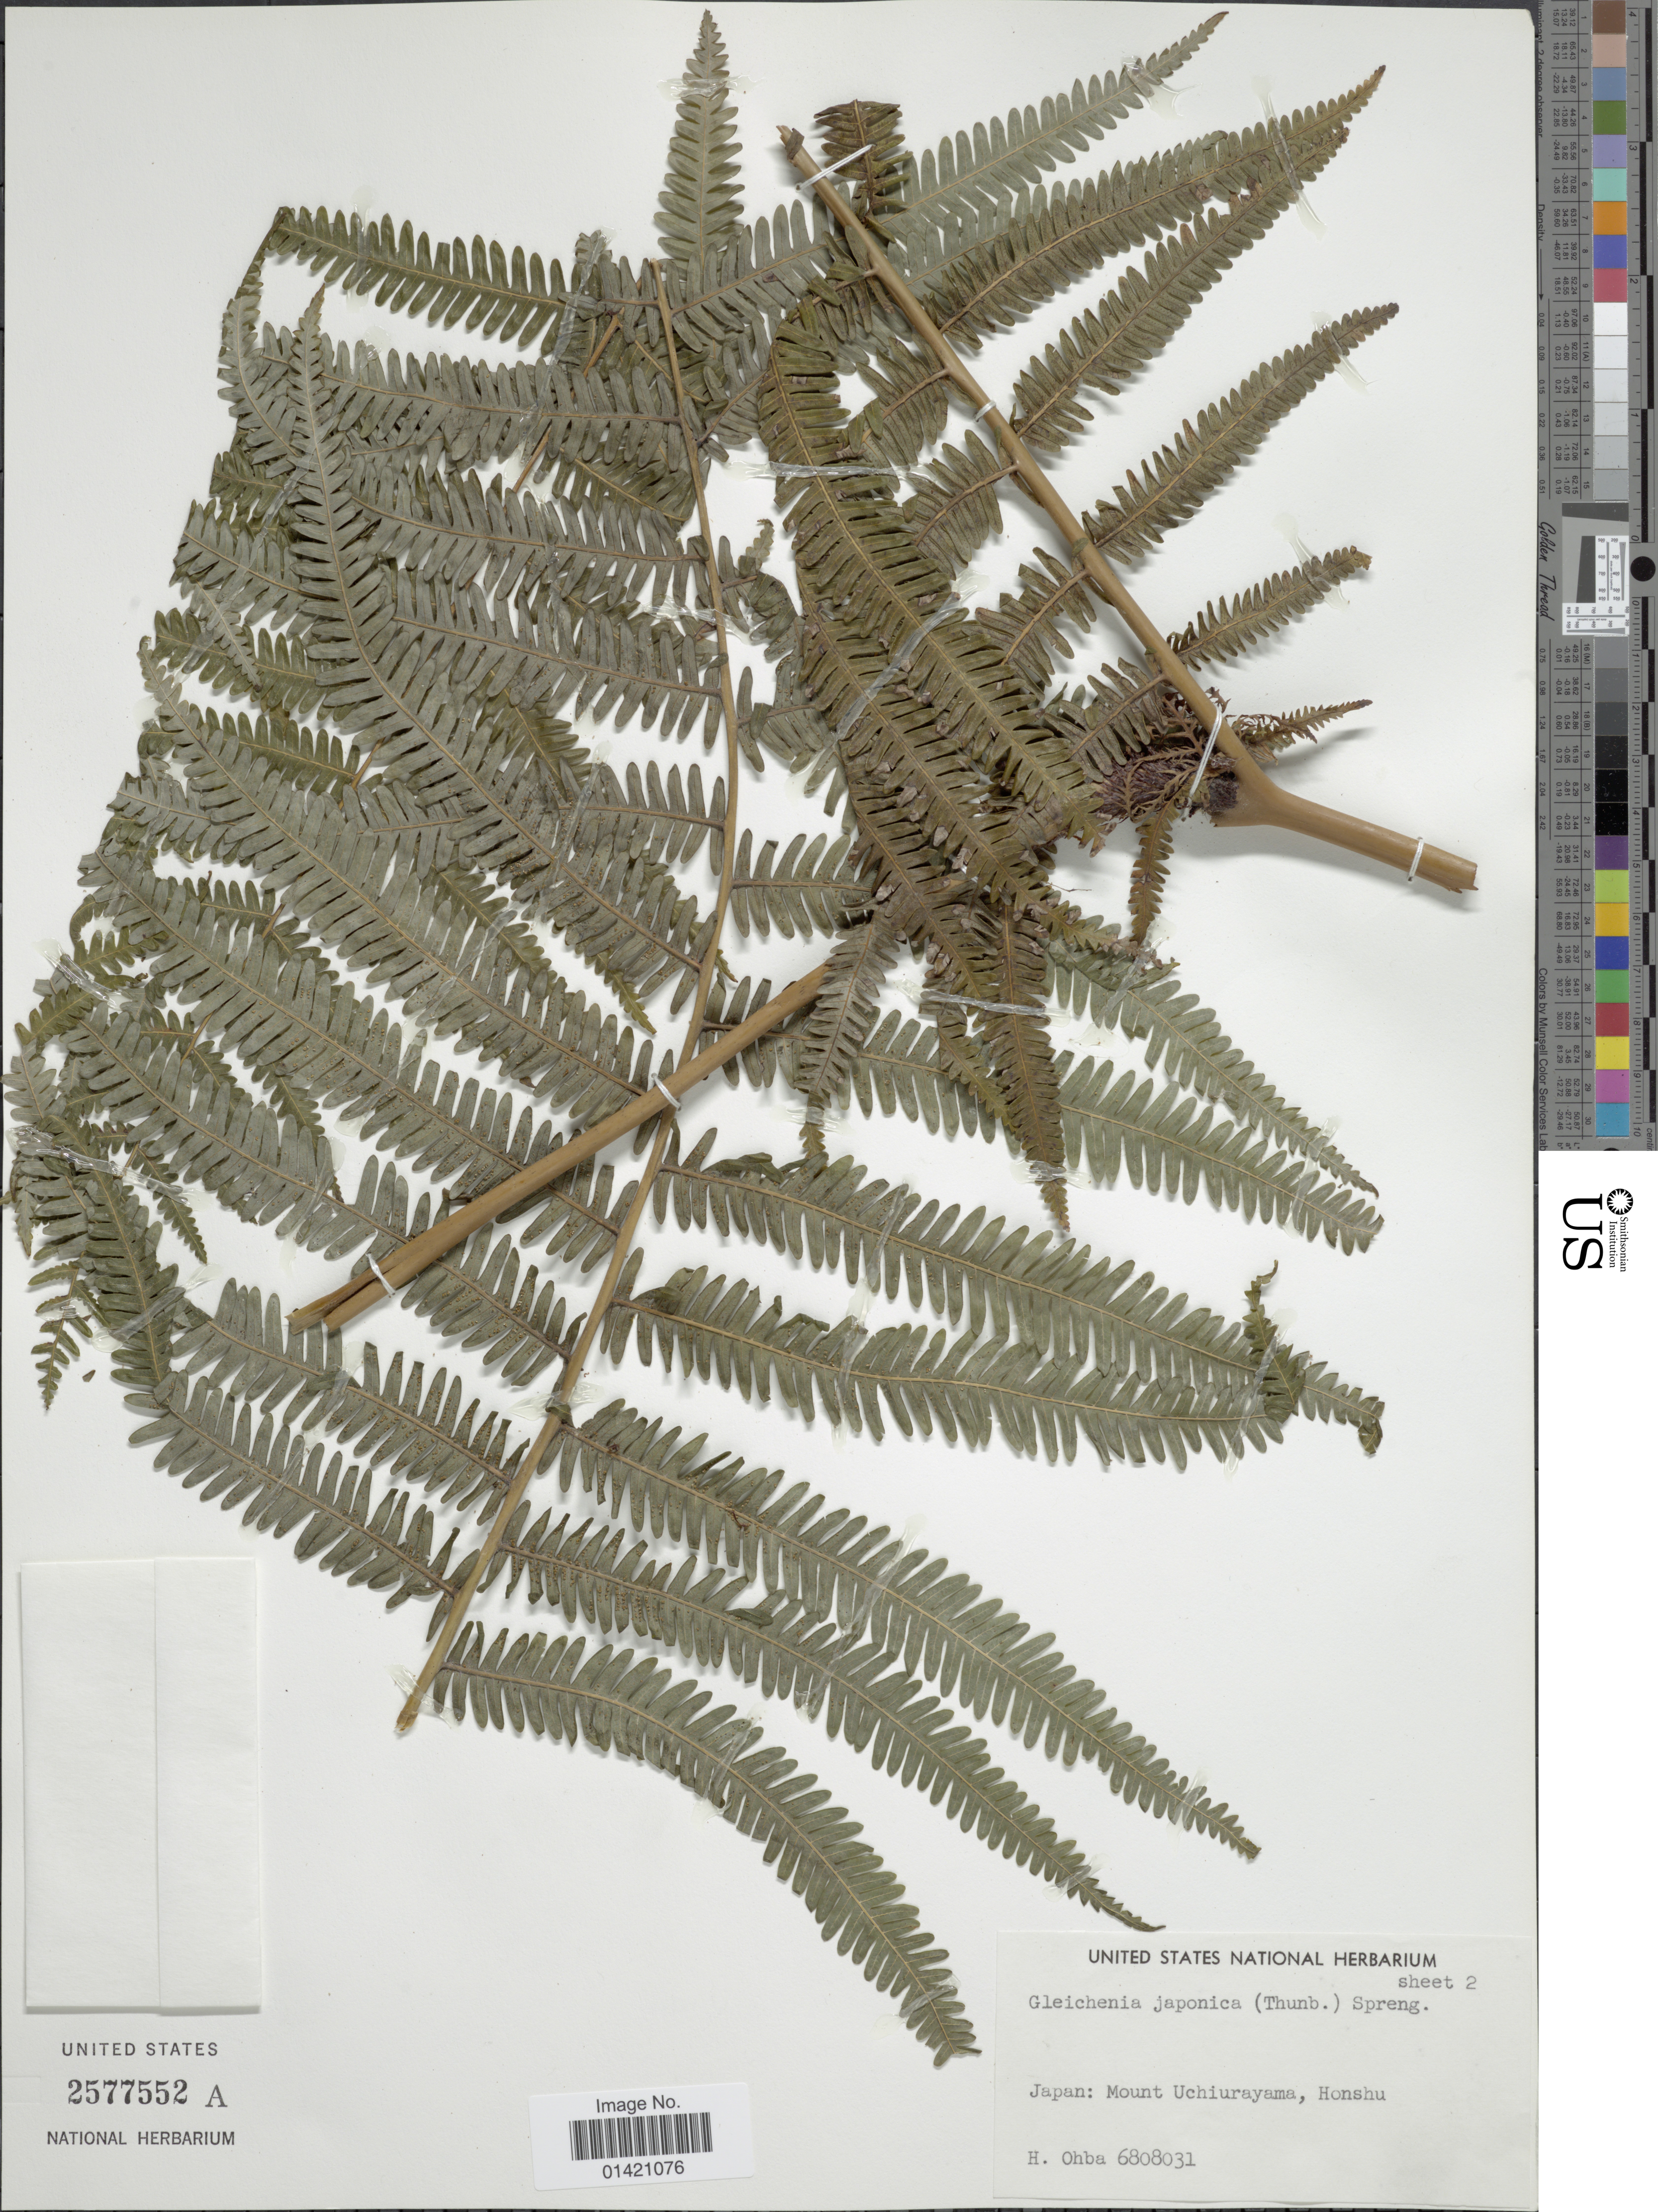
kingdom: Plantae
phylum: Tracheophyta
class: Polypodiopsida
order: Gleicheniales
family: Gleicheniaceae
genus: Diplopterygium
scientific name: Diplopterygium glaucum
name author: (Thunb. ex Houtt.) Nakai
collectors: H. Ohba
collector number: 6808031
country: Japan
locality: Mount Uchiurayama, Honshu.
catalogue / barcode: US 2577552A